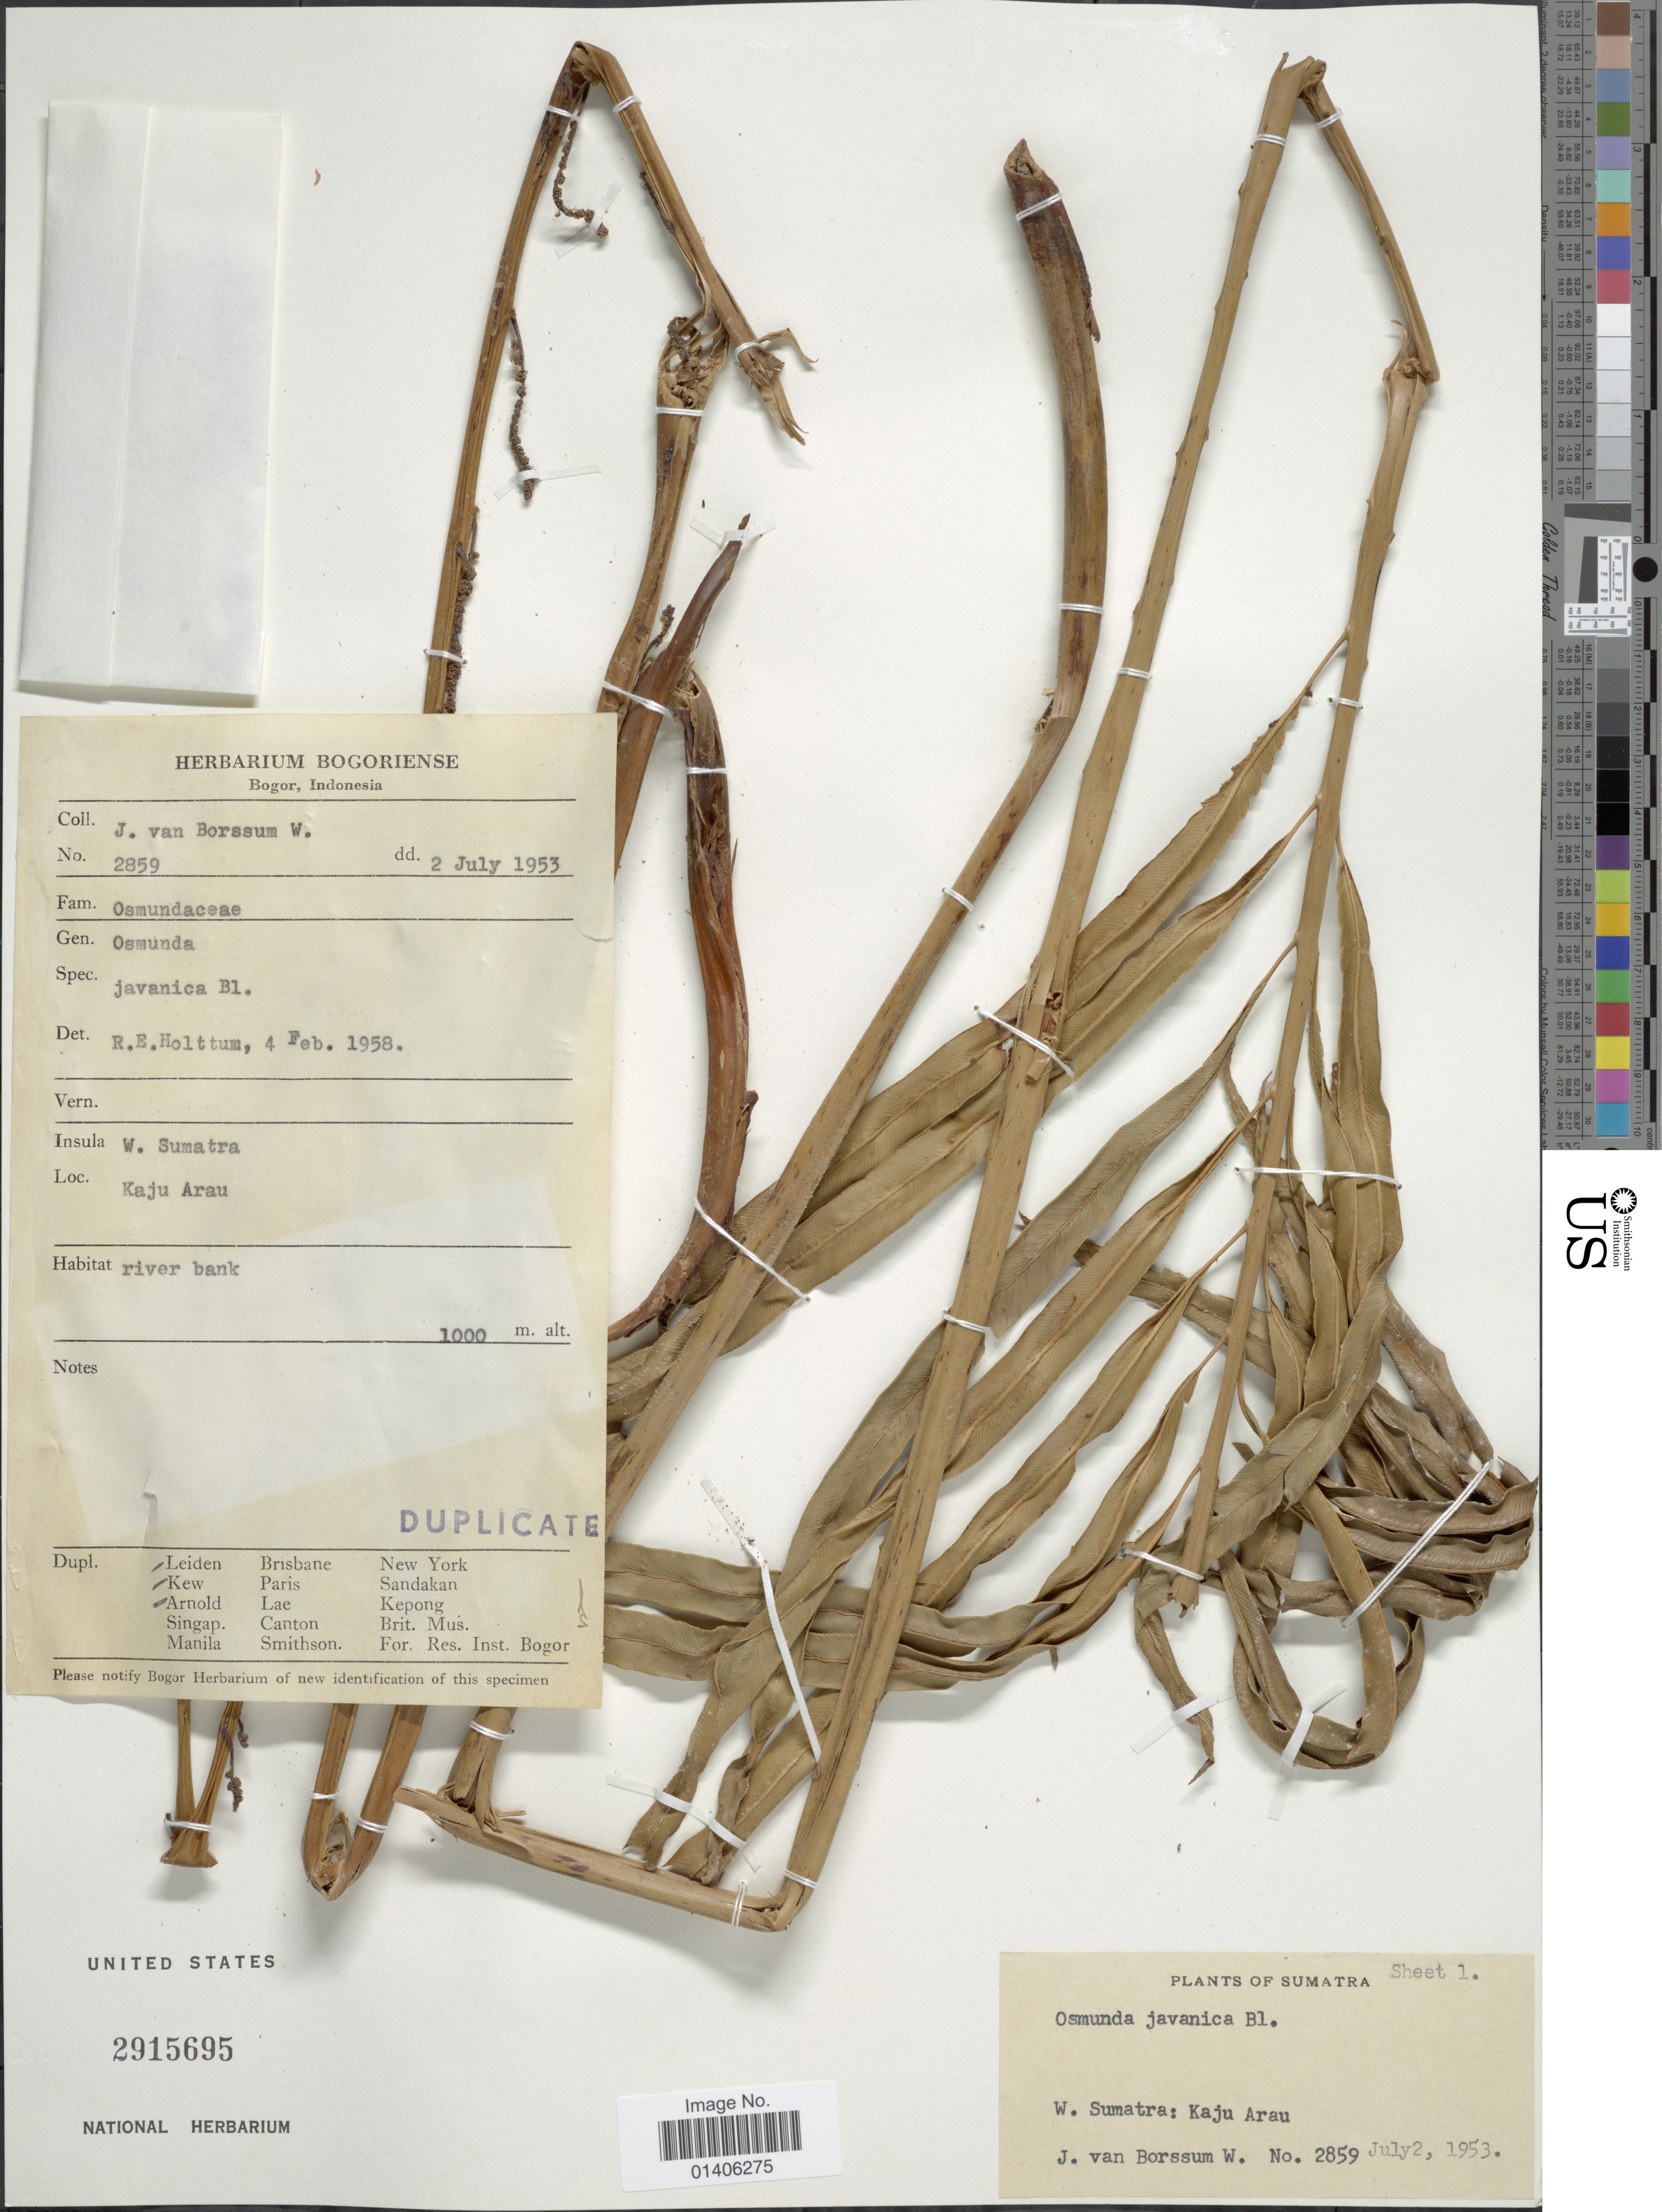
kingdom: Plantae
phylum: Tracheophyta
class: Polypodiopsida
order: Osmundales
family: Osmundaceae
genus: Osmunda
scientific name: Osmunda javanica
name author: Blume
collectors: J. Borssum Waalkes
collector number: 2859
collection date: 1953-07-02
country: Indonesia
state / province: Sumatra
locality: Insula W. Sumatra, Kaju Arau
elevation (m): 1000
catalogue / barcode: US 2915695